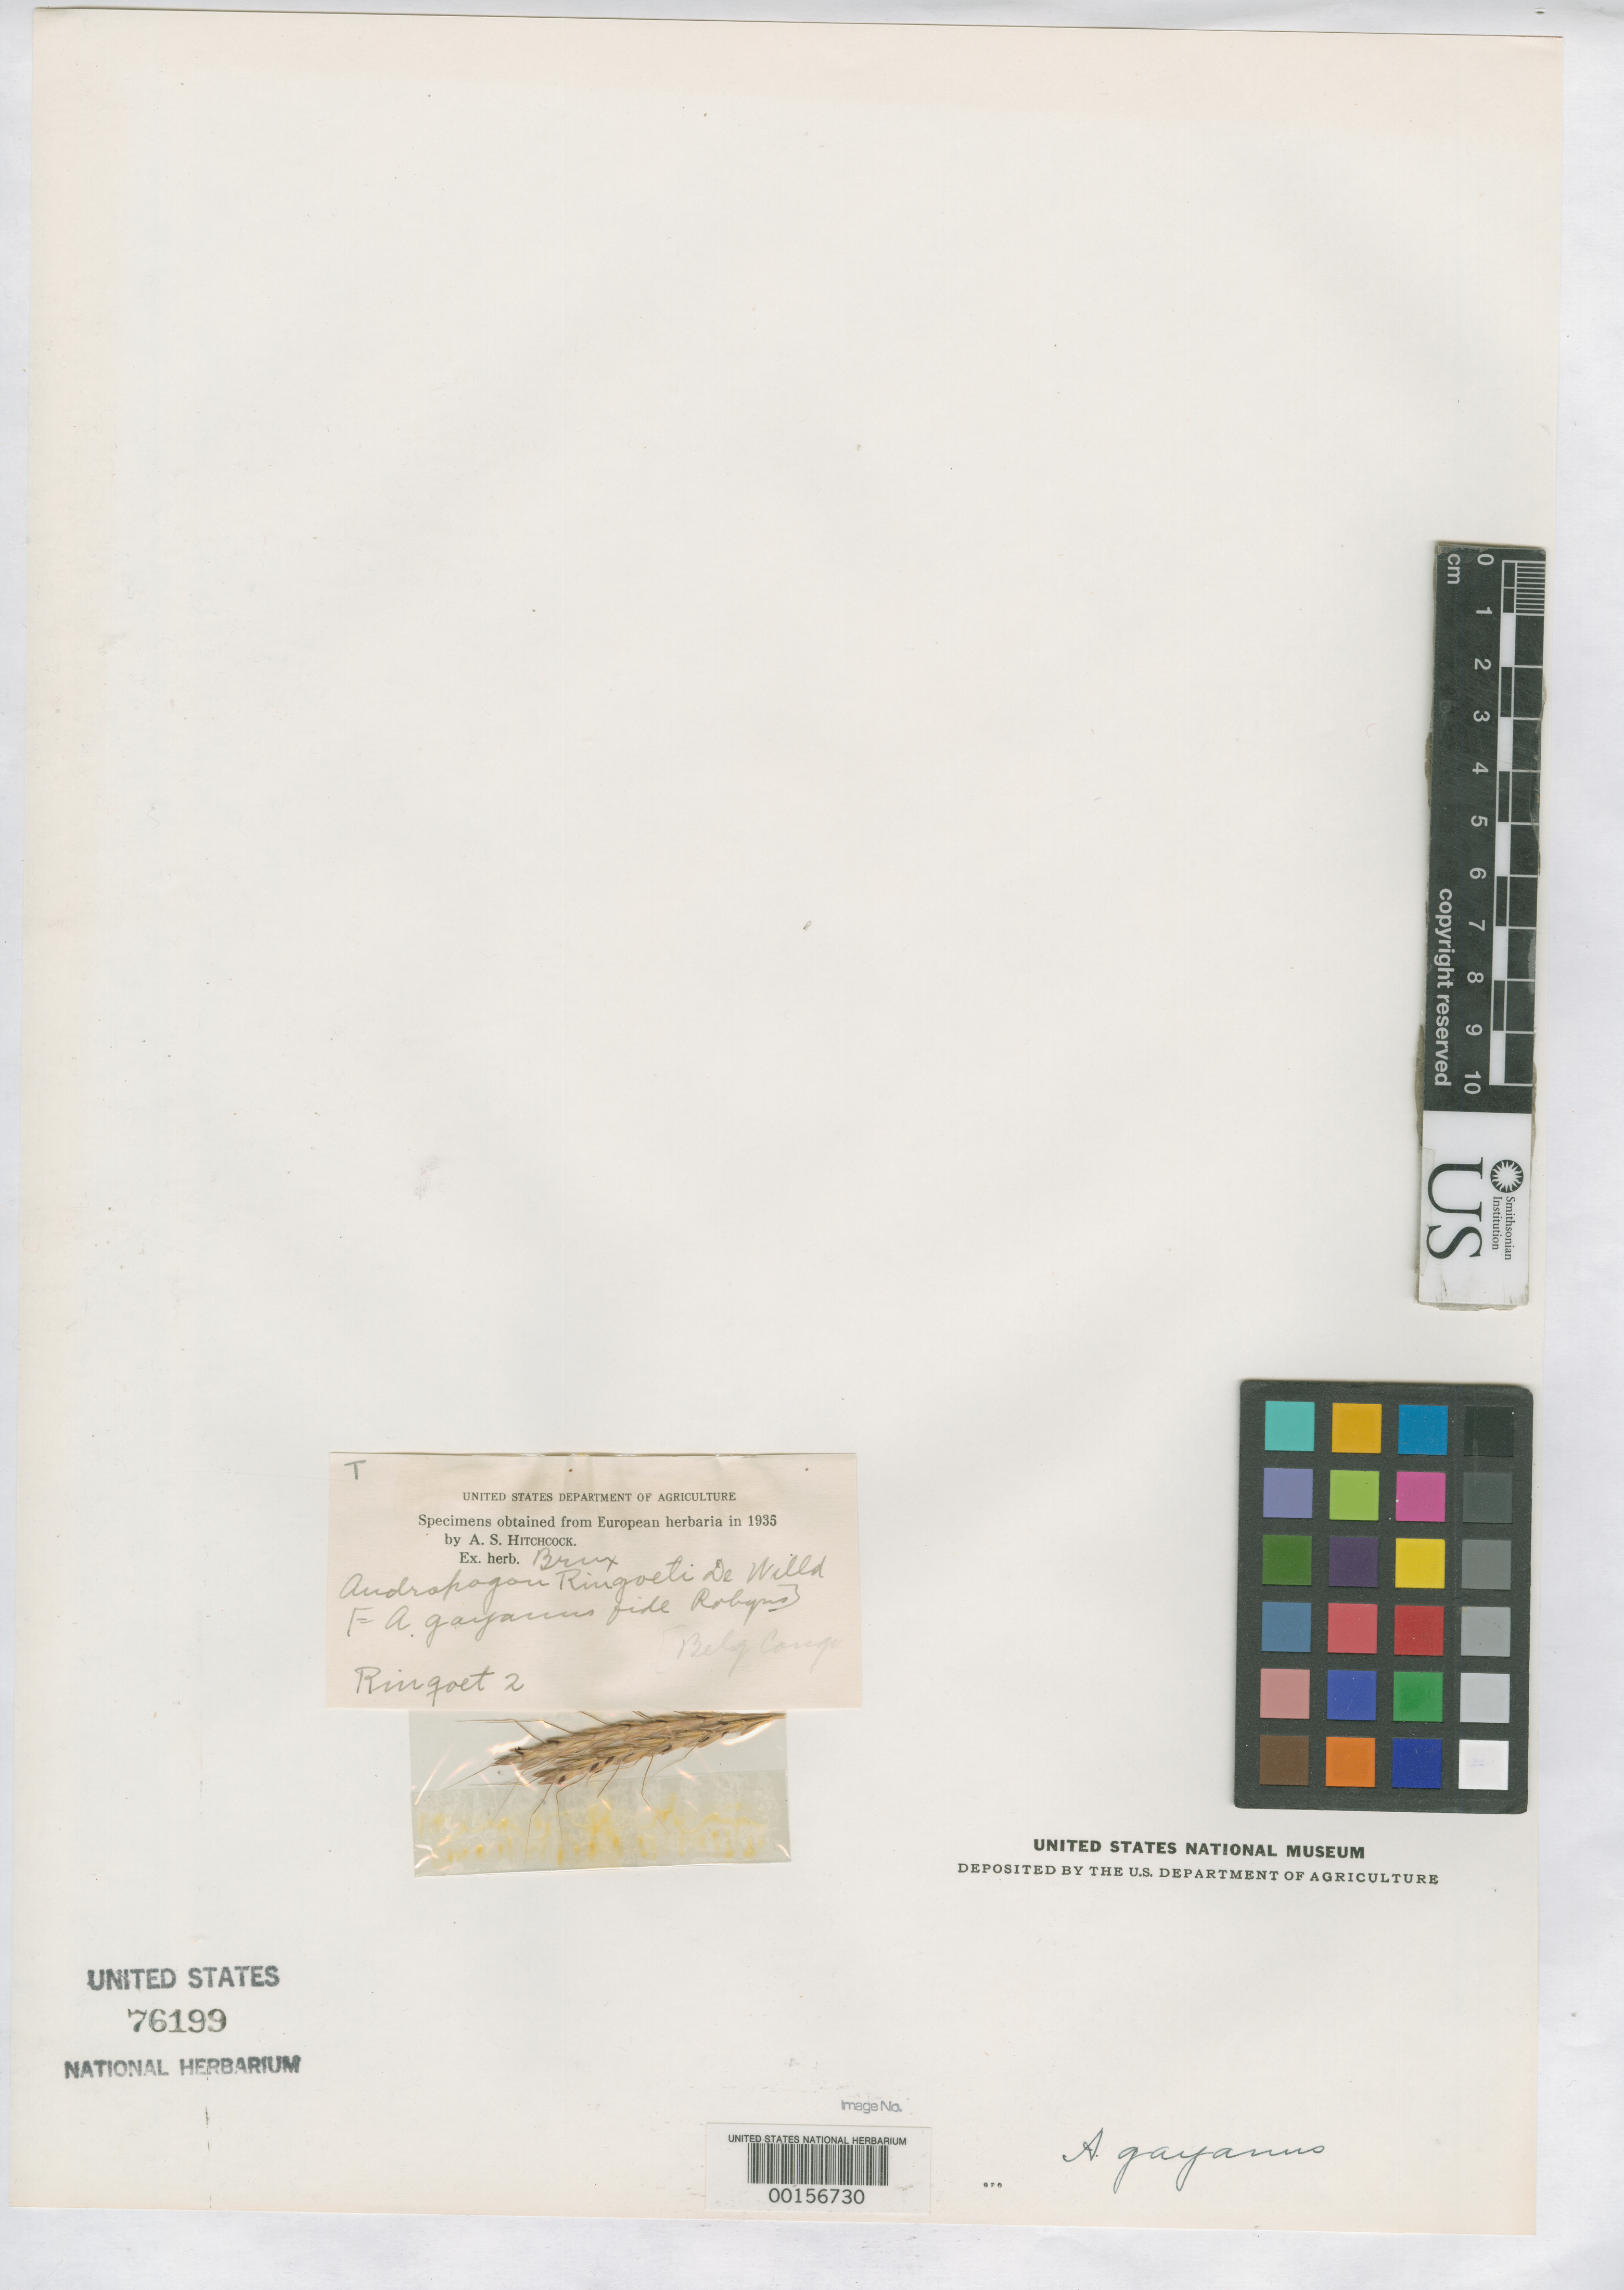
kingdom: Plantae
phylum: Tracheophyta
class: Liliopsida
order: Poales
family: Poaceae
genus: Andropogon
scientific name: Andropogon ringoeti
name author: De Wild.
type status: Type Fragment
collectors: A. Ringoet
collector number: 2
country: Congo, Democratic Republic of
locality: Shinsenda.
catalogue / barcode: US 76199